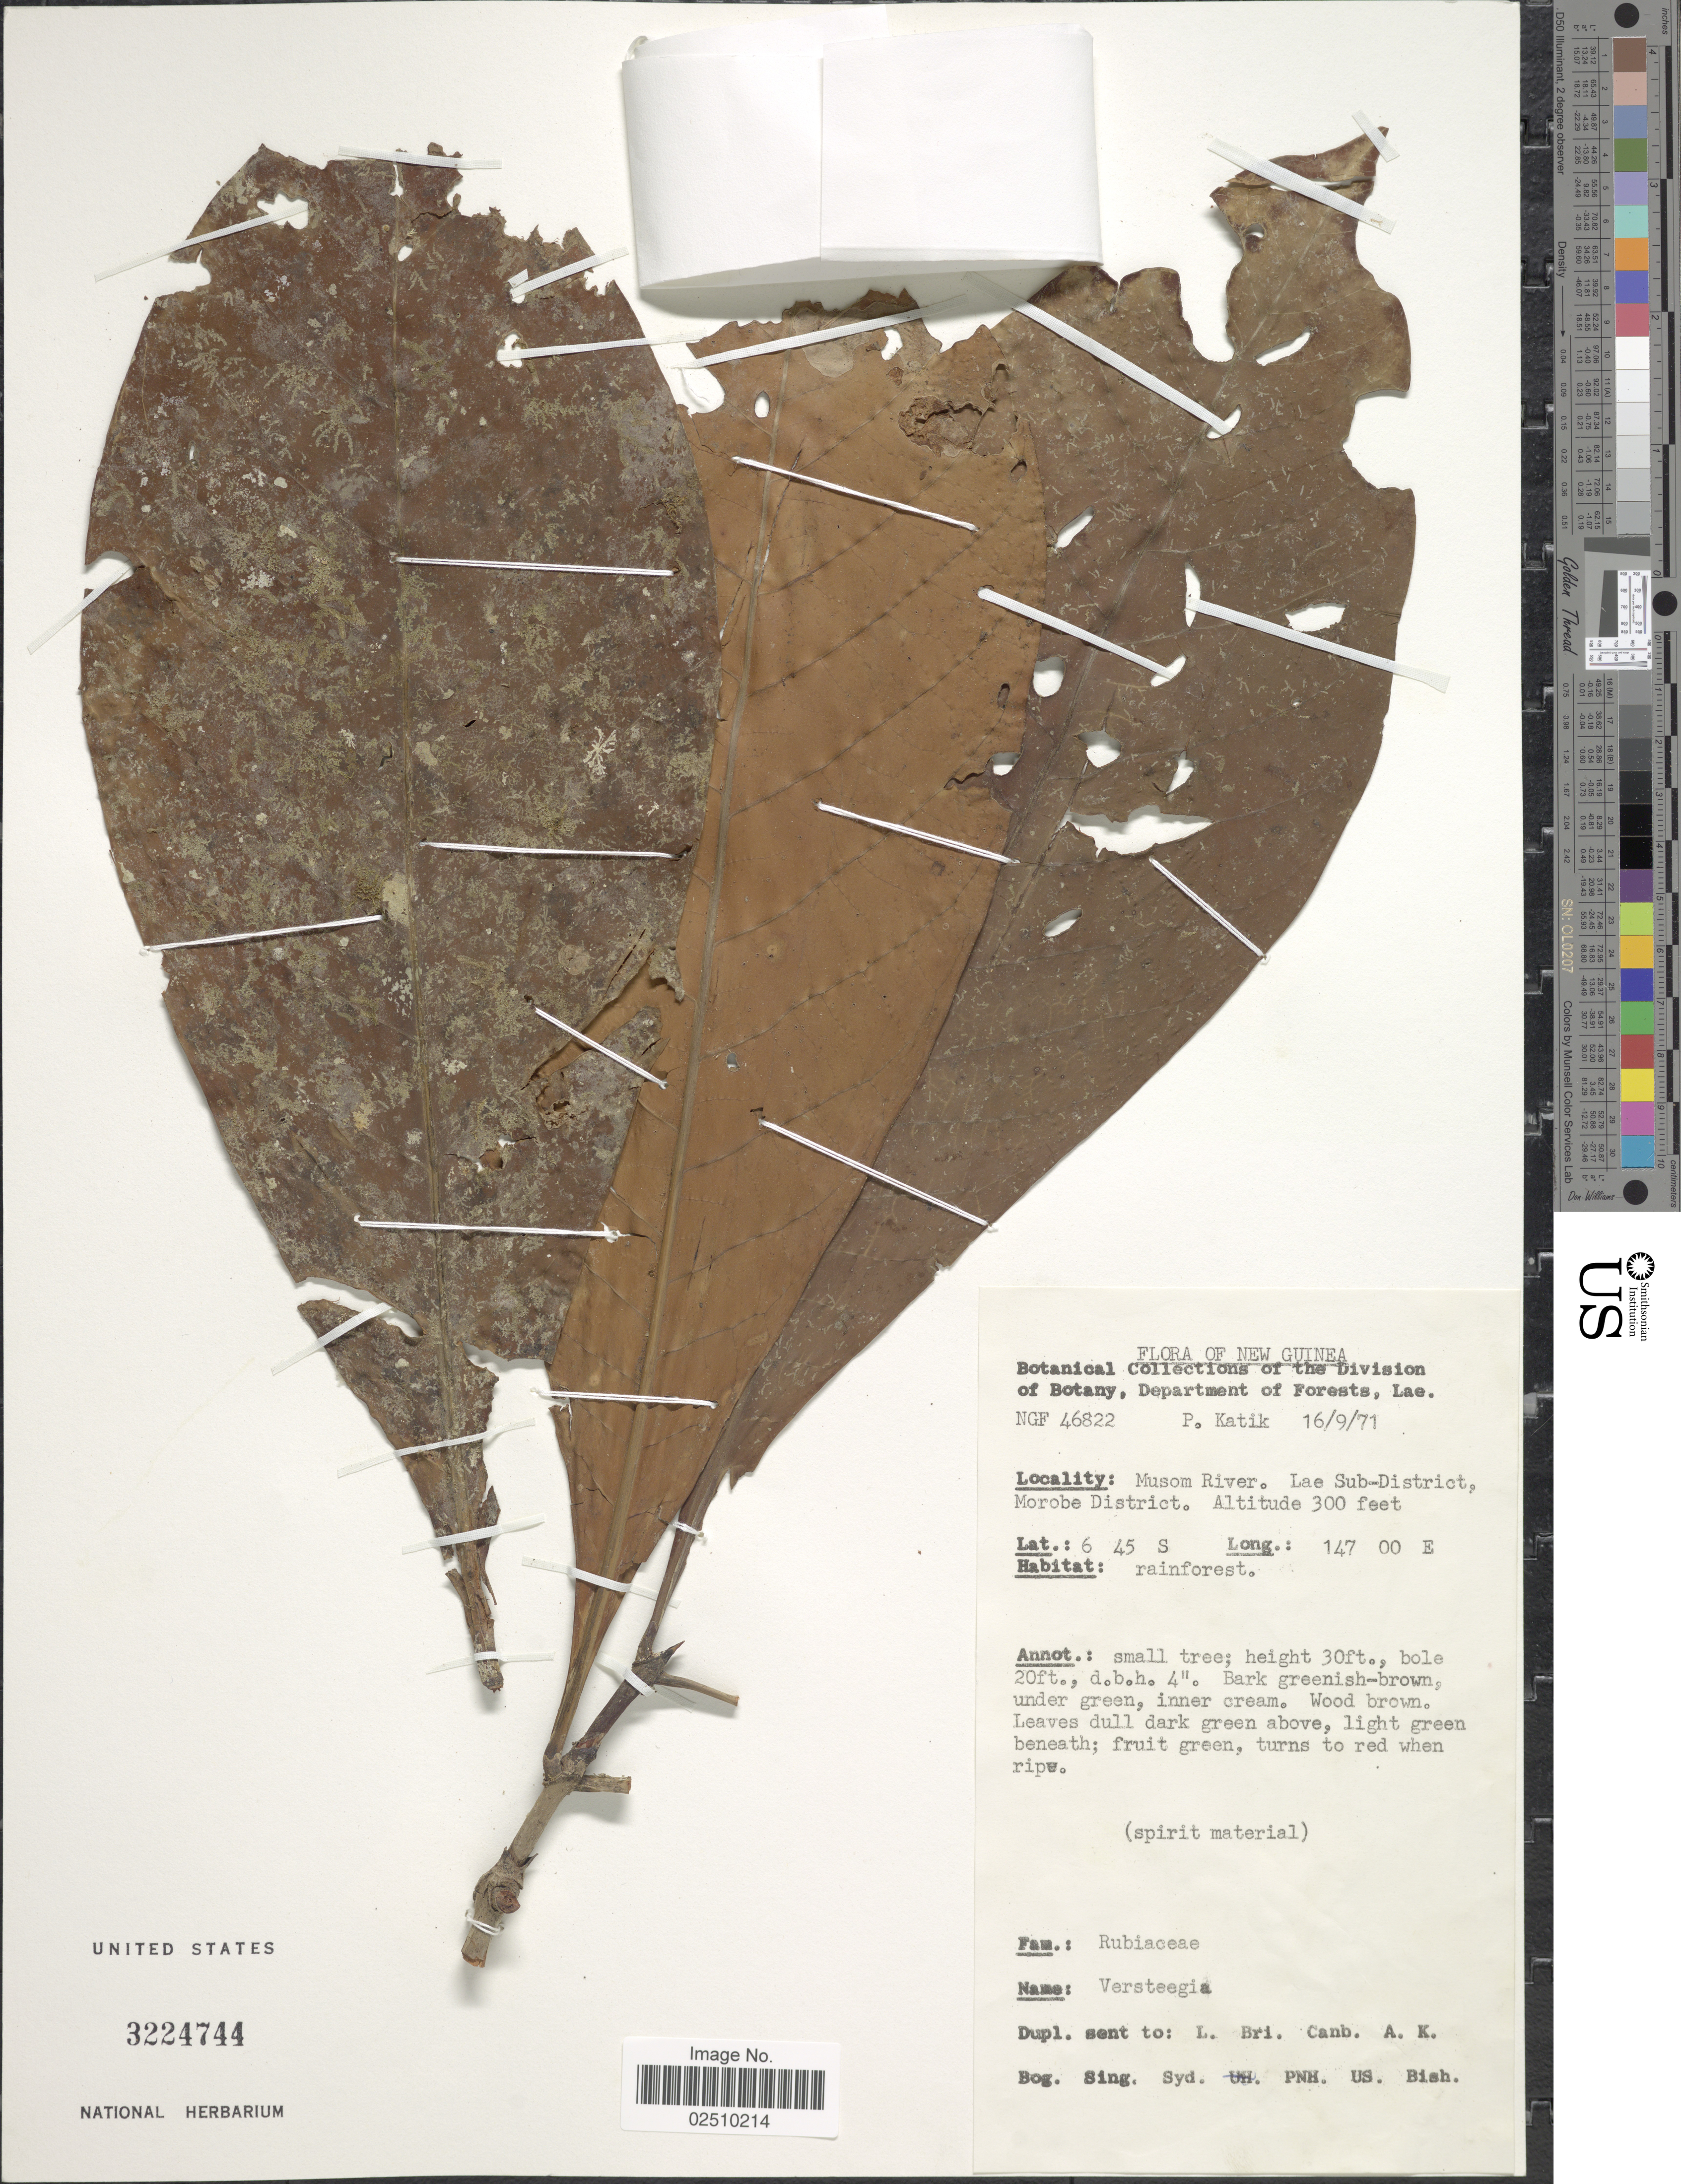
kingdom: Plantae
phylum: Tracheophyta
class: Magnoliopsida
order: Gentianales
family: Rubiaceae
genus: Versteegia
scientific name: Versteegia sp.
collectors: P. Katik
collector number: NGF46822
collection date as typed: Transcribed d/m/y: 16/9/71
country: Papua New Guinea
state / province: Morobe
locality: New Guinea. Musom River. Lae Sub-District, Morobe District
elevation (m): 91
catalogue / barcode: US 3224744